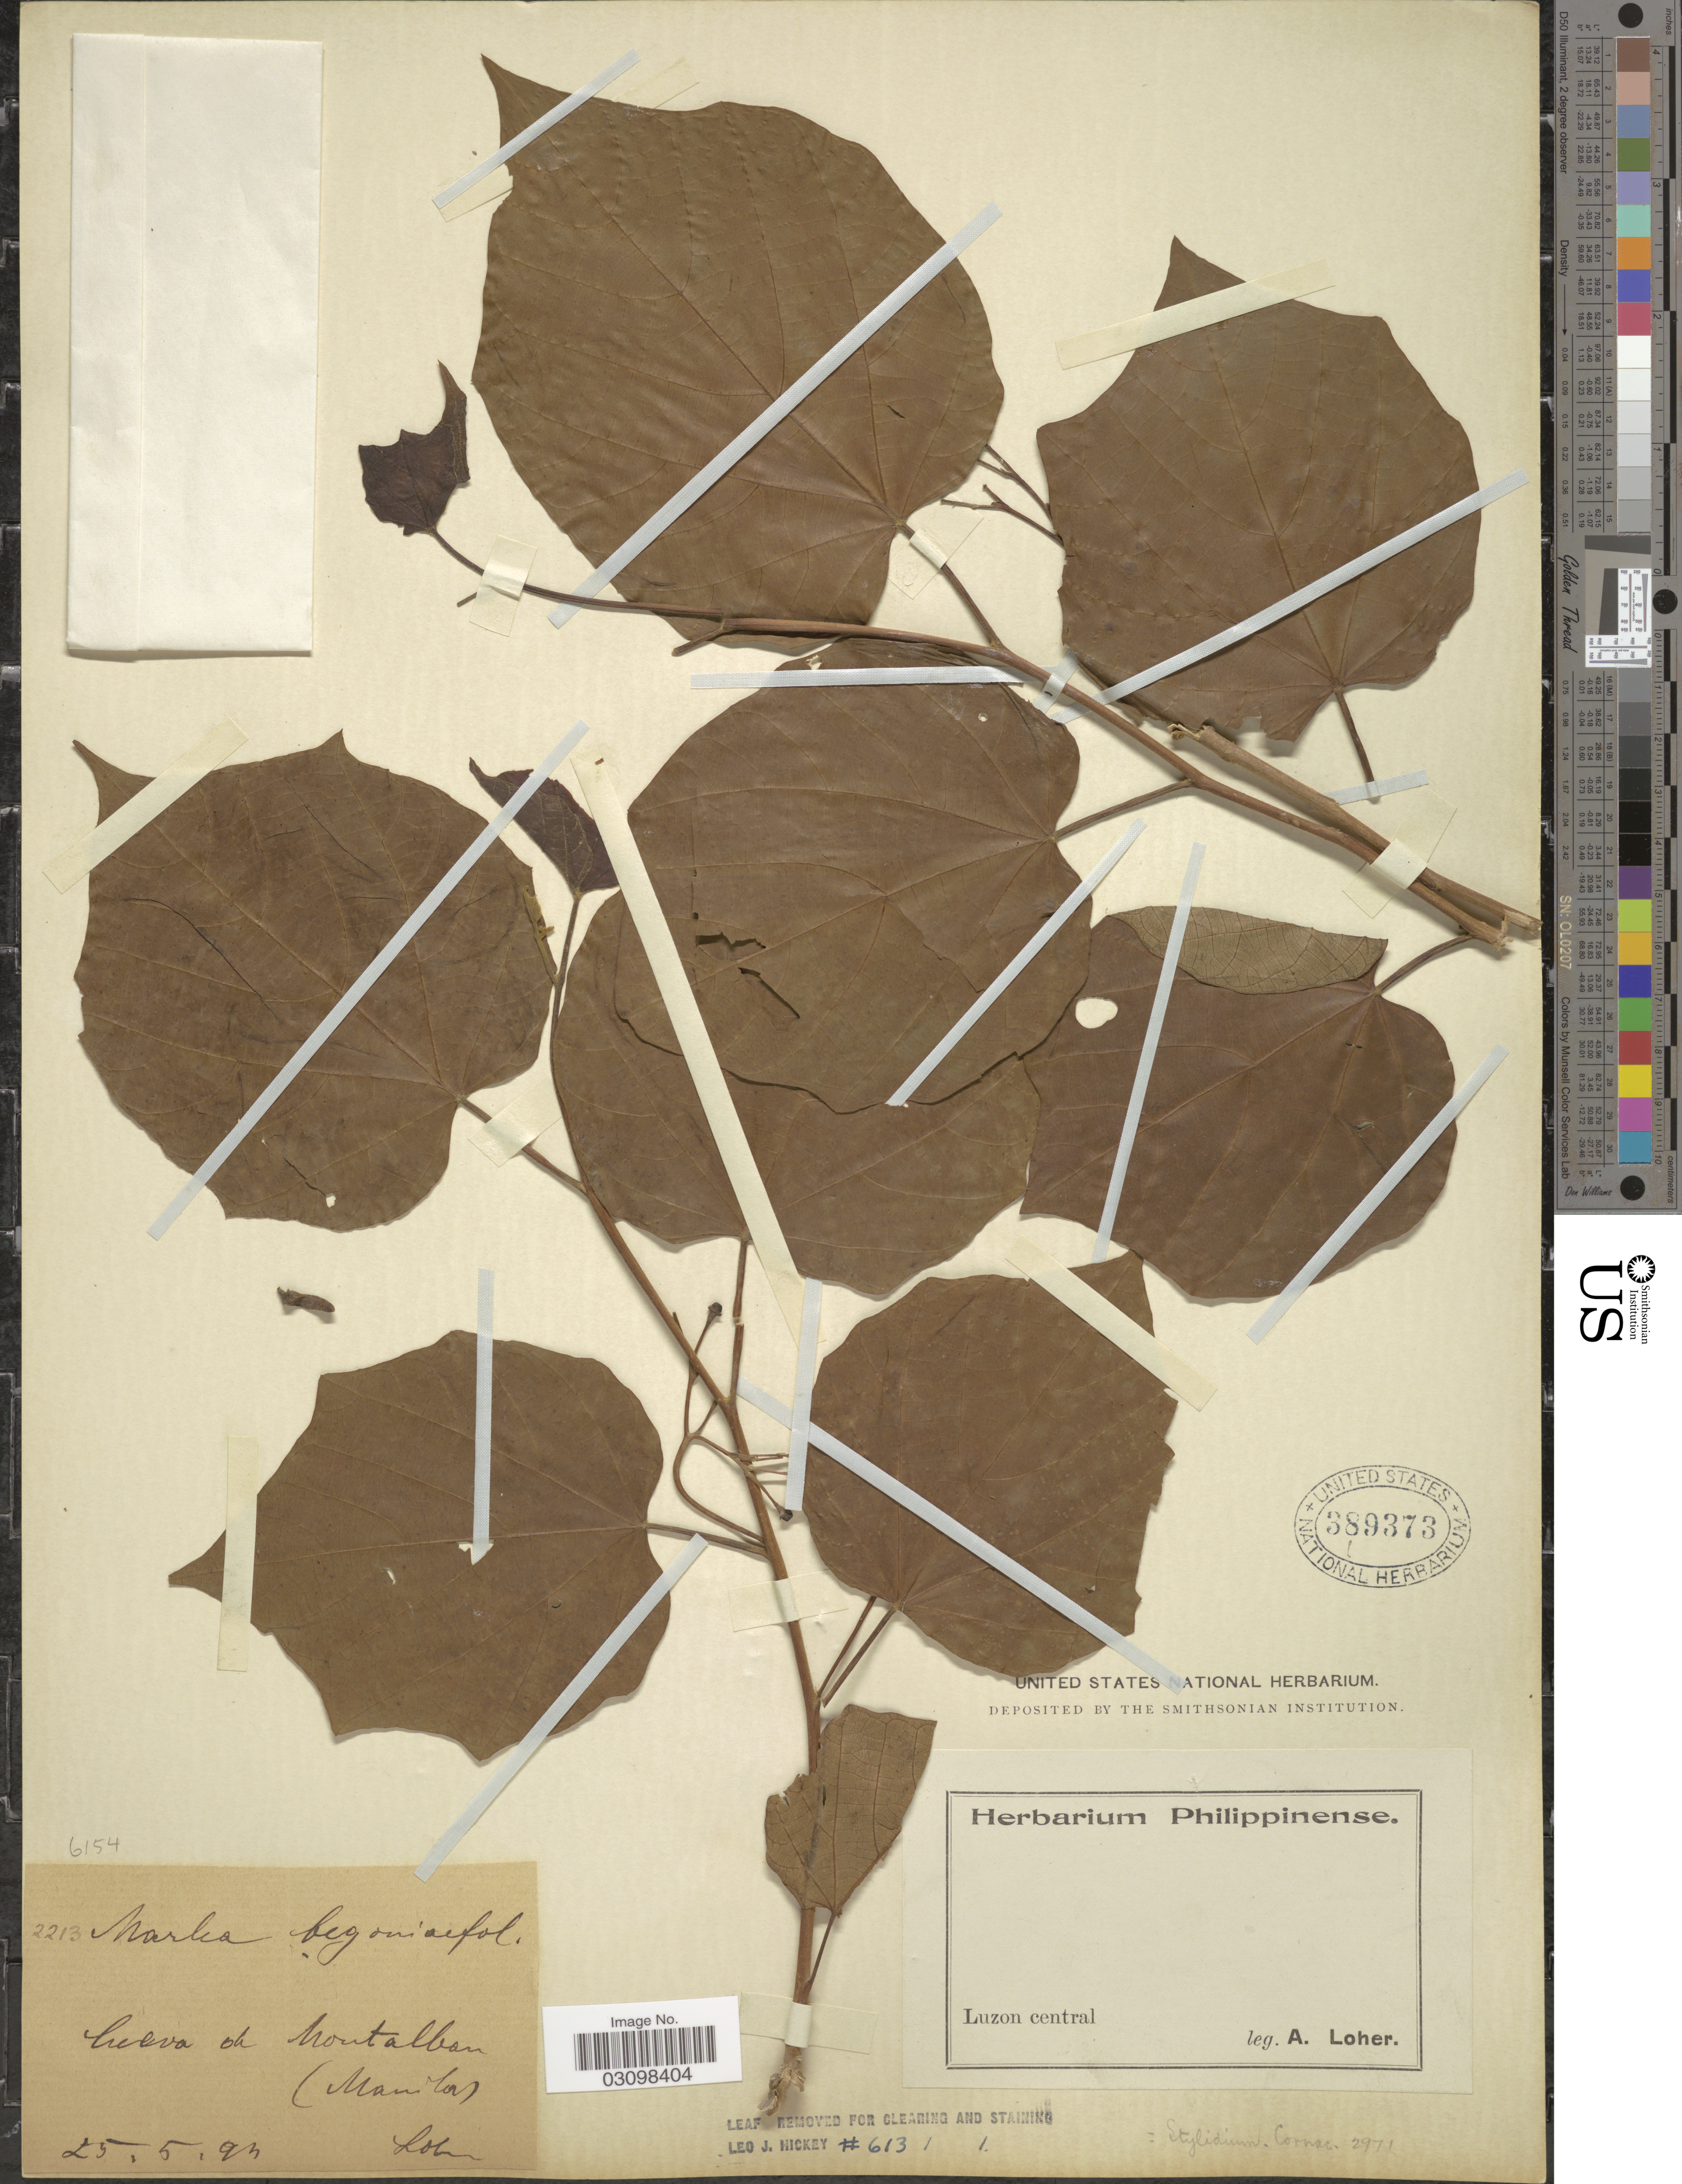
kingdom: Plantae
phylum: Tracheophyta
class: Magnoliopsida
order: Cornales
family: Cornaceae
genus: Alangium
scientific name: Alangium villosum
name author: (Blume) Wangerin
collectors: A. Loher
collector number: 2213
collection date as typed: Transcribed d/m/y: 25/5/93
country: Philippines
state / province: Central Luzon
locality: Luzon central. Cueva de Montalban (Manila).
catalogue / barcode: US 389373